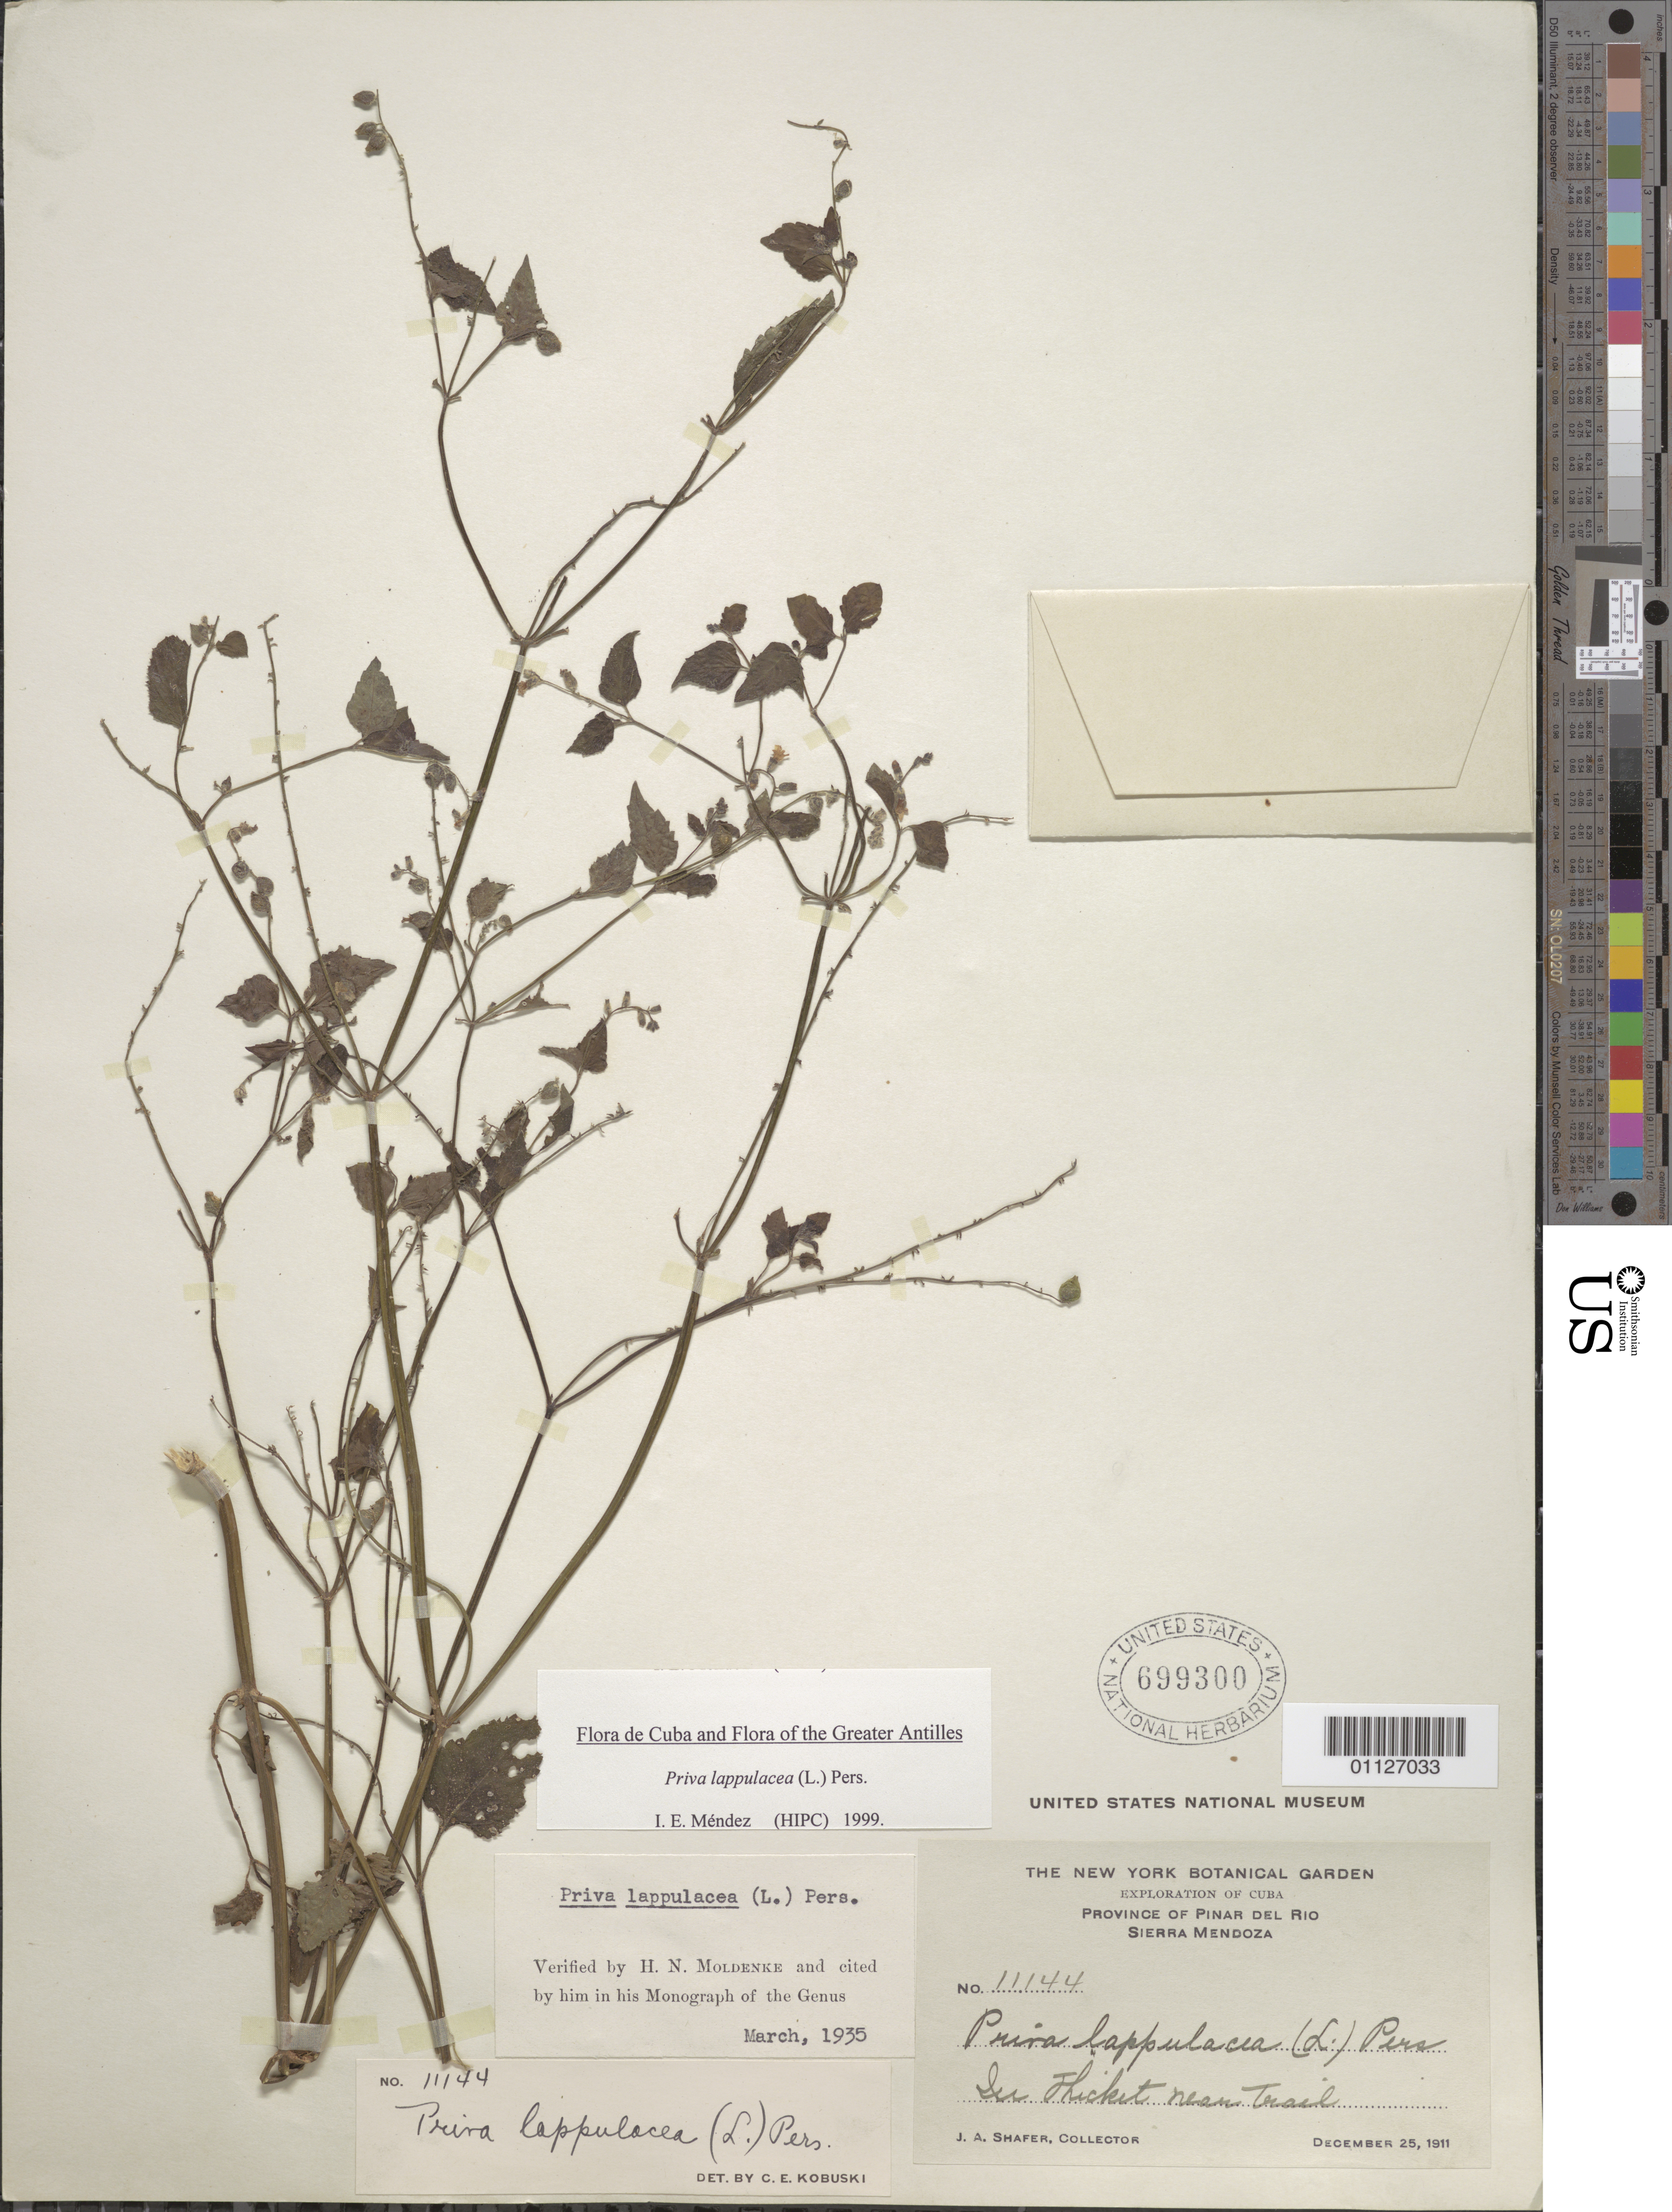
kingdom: Plantae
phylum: Tracheophyta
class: Magnoliopsida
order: Lamiales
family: Verbenaceae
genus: Priva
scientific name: Priva lappulacea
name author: (L.) Pers.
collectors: J. A. Shafer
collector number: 11144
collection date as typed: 25 Dec 1911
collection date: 1911-12-25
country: Cuba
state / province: Pinar del Rio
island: Cuba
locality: Sierra Mendoza; In thicket near trail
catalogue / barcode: US 699300